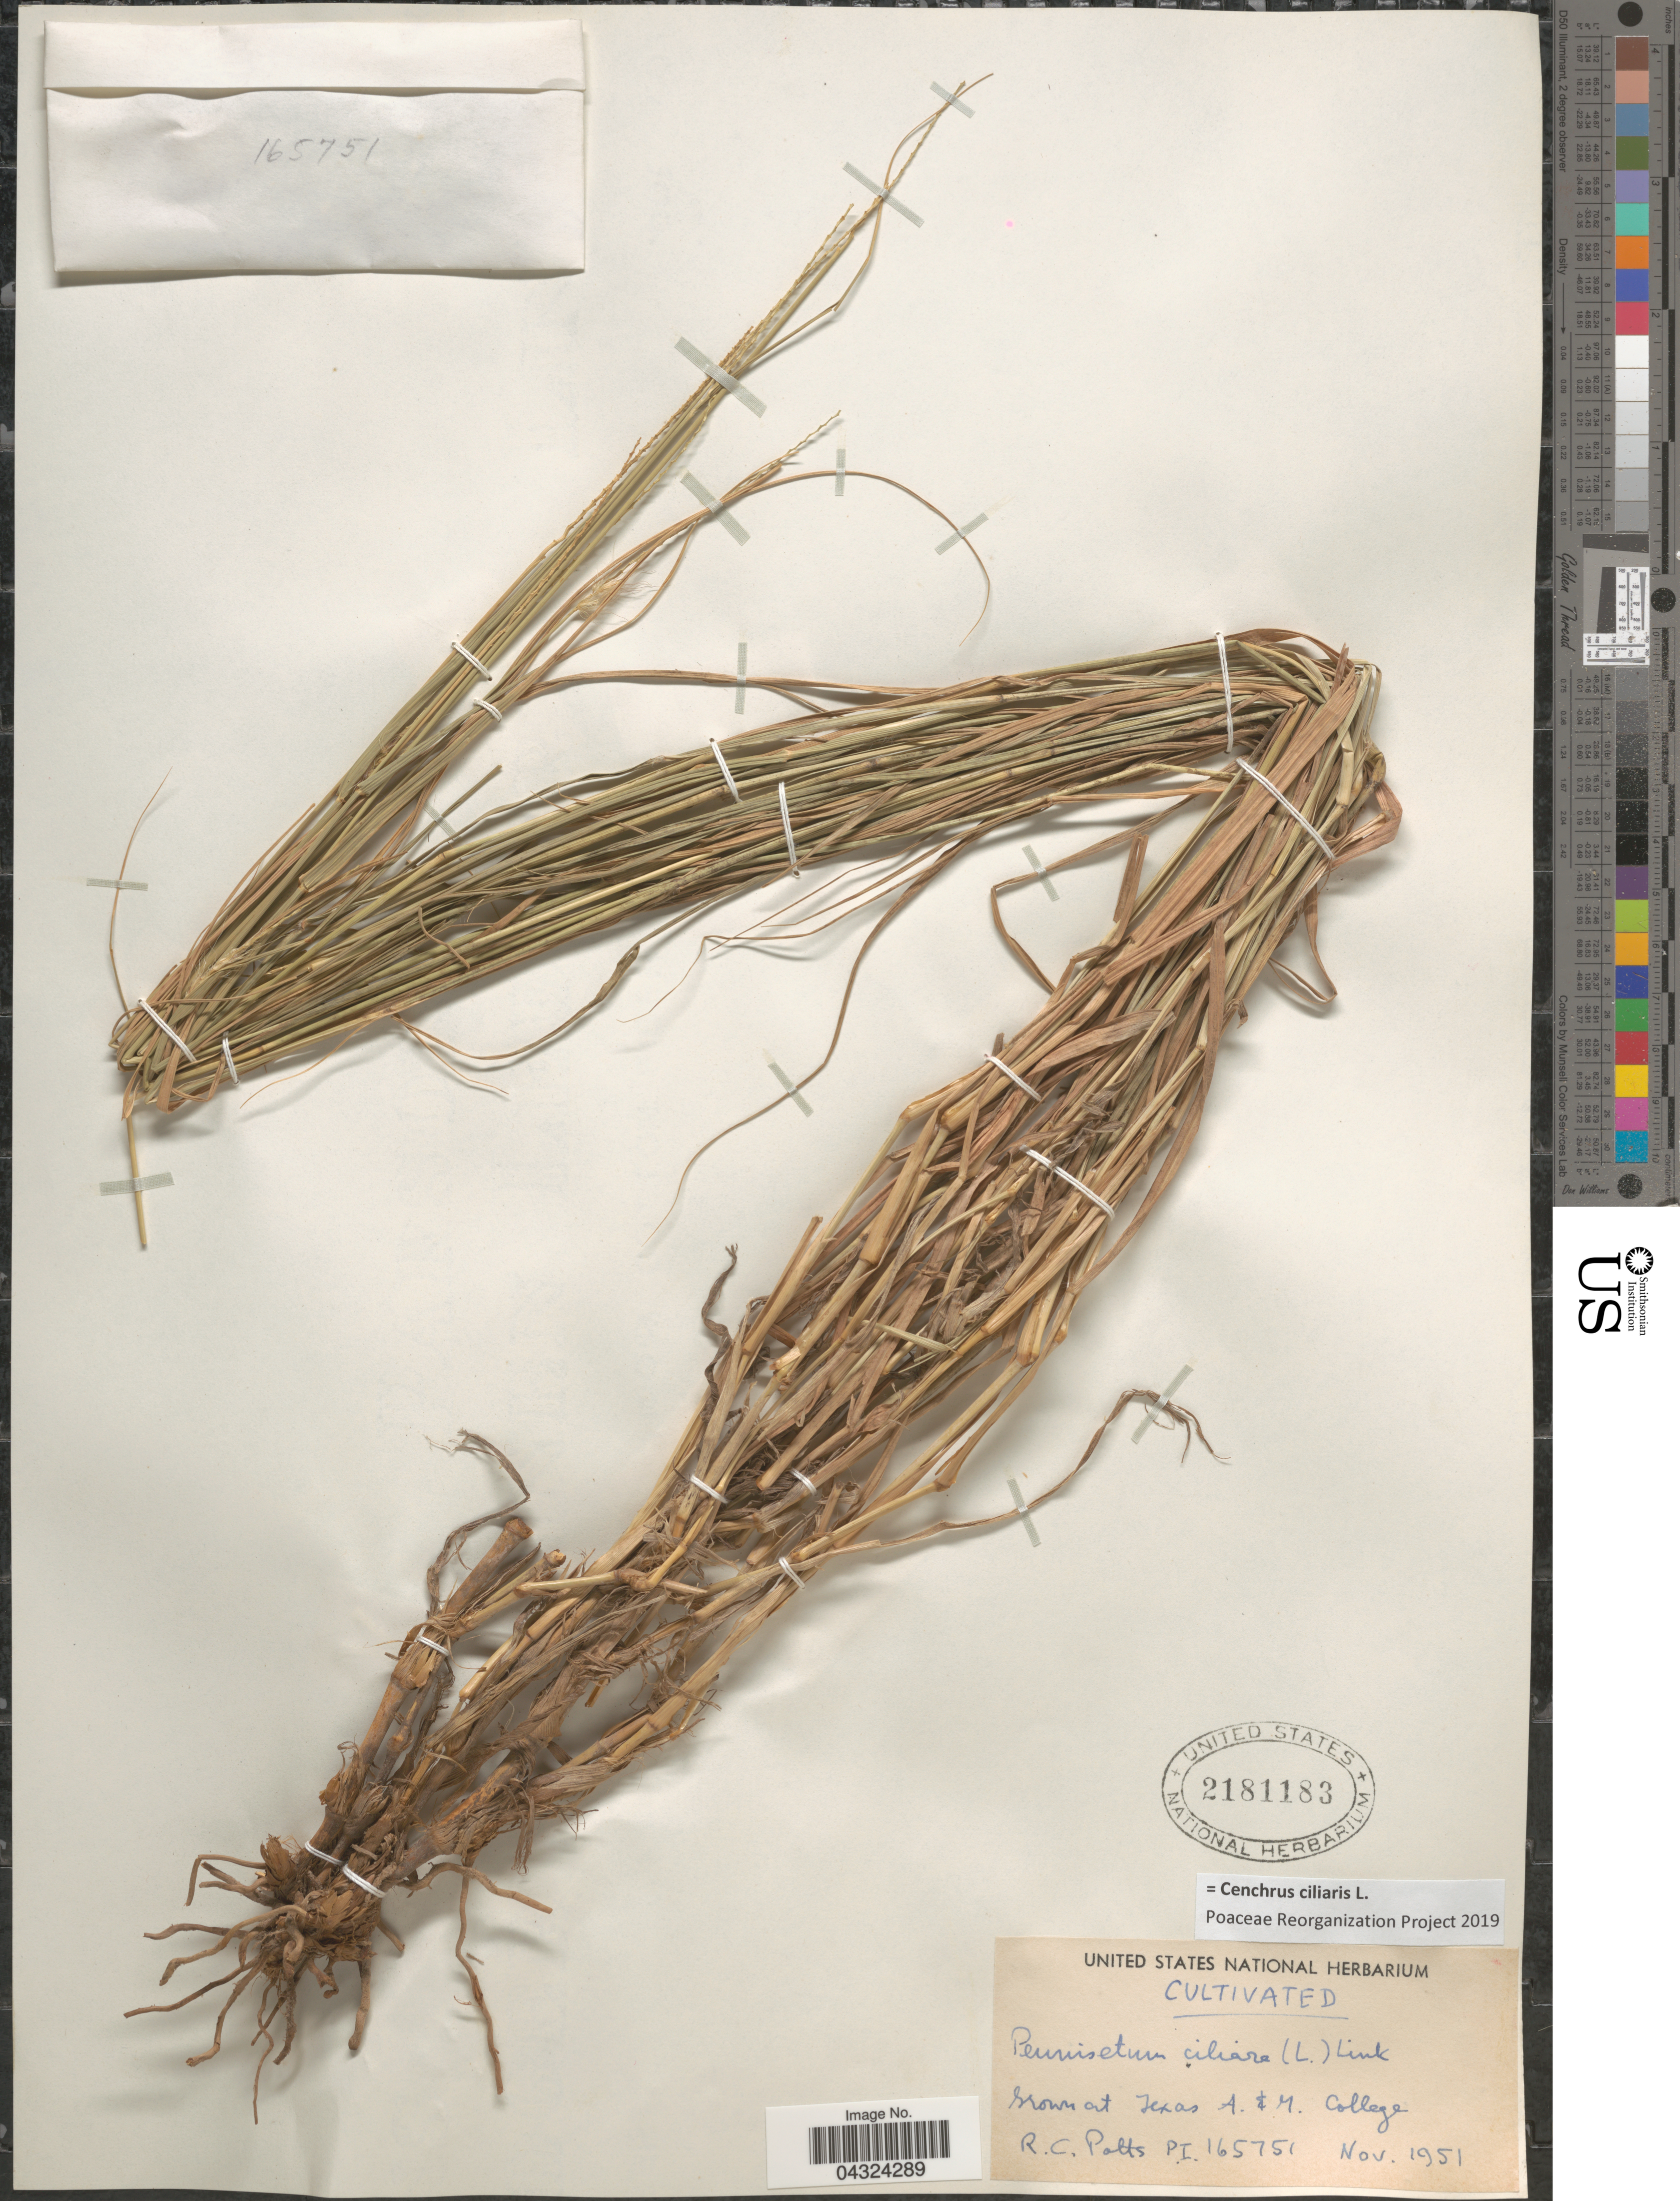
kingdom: Plantae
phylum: Tracheophyta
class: Liliopsida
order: Poales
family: Poaceae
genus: Cenchrus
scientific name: Cenchrus ciliaris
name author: L.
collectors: R. Potts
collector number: PI 165751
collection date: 1951-11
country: United States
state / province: Texas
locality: Grown at Texas A. & M. College.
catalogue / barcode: US 2181183